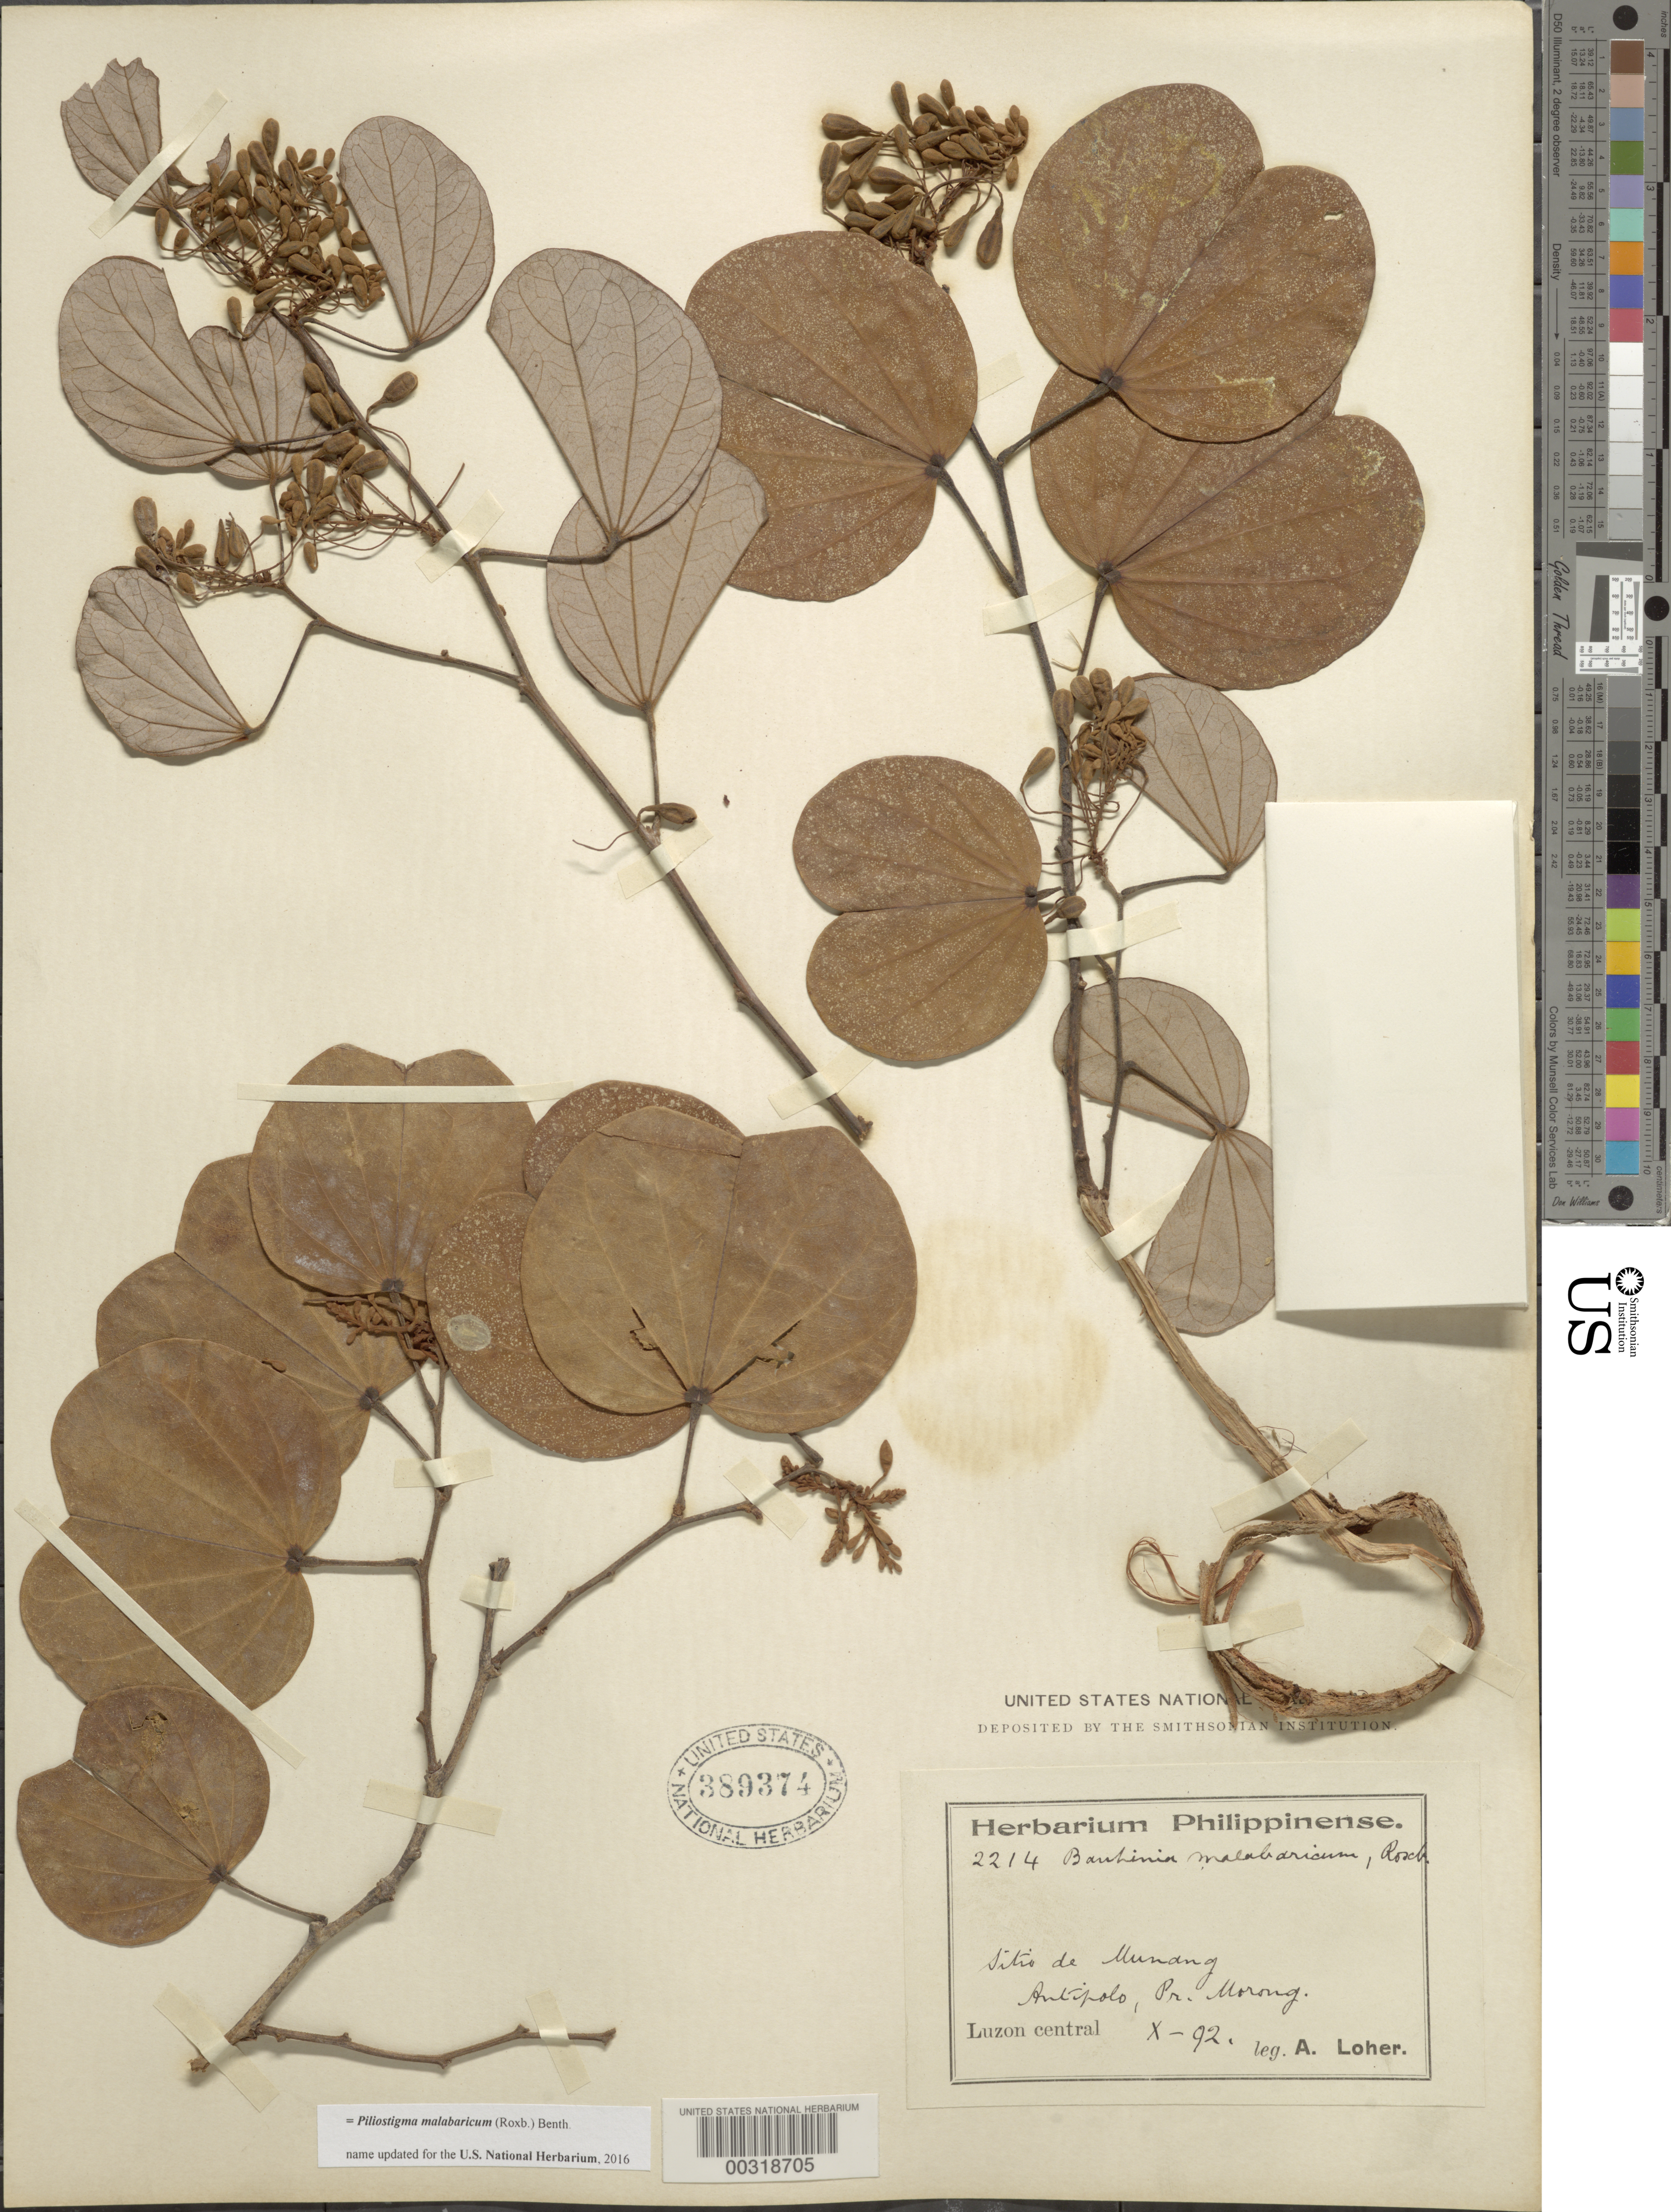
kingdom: Plantae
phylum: Tracheophyta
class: Magnoliopsida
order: Fabales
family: Fabaceae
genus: Piliostigma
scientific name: Piliostigma malabaricum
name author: (Roxb.) Benth.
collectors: A. Loher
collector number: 2214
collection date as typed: Dec 1892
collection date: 1892-12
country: Philippines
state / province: Calabarzon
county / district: Rizal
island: Luzon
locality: Antipolo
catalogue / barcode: US 389374